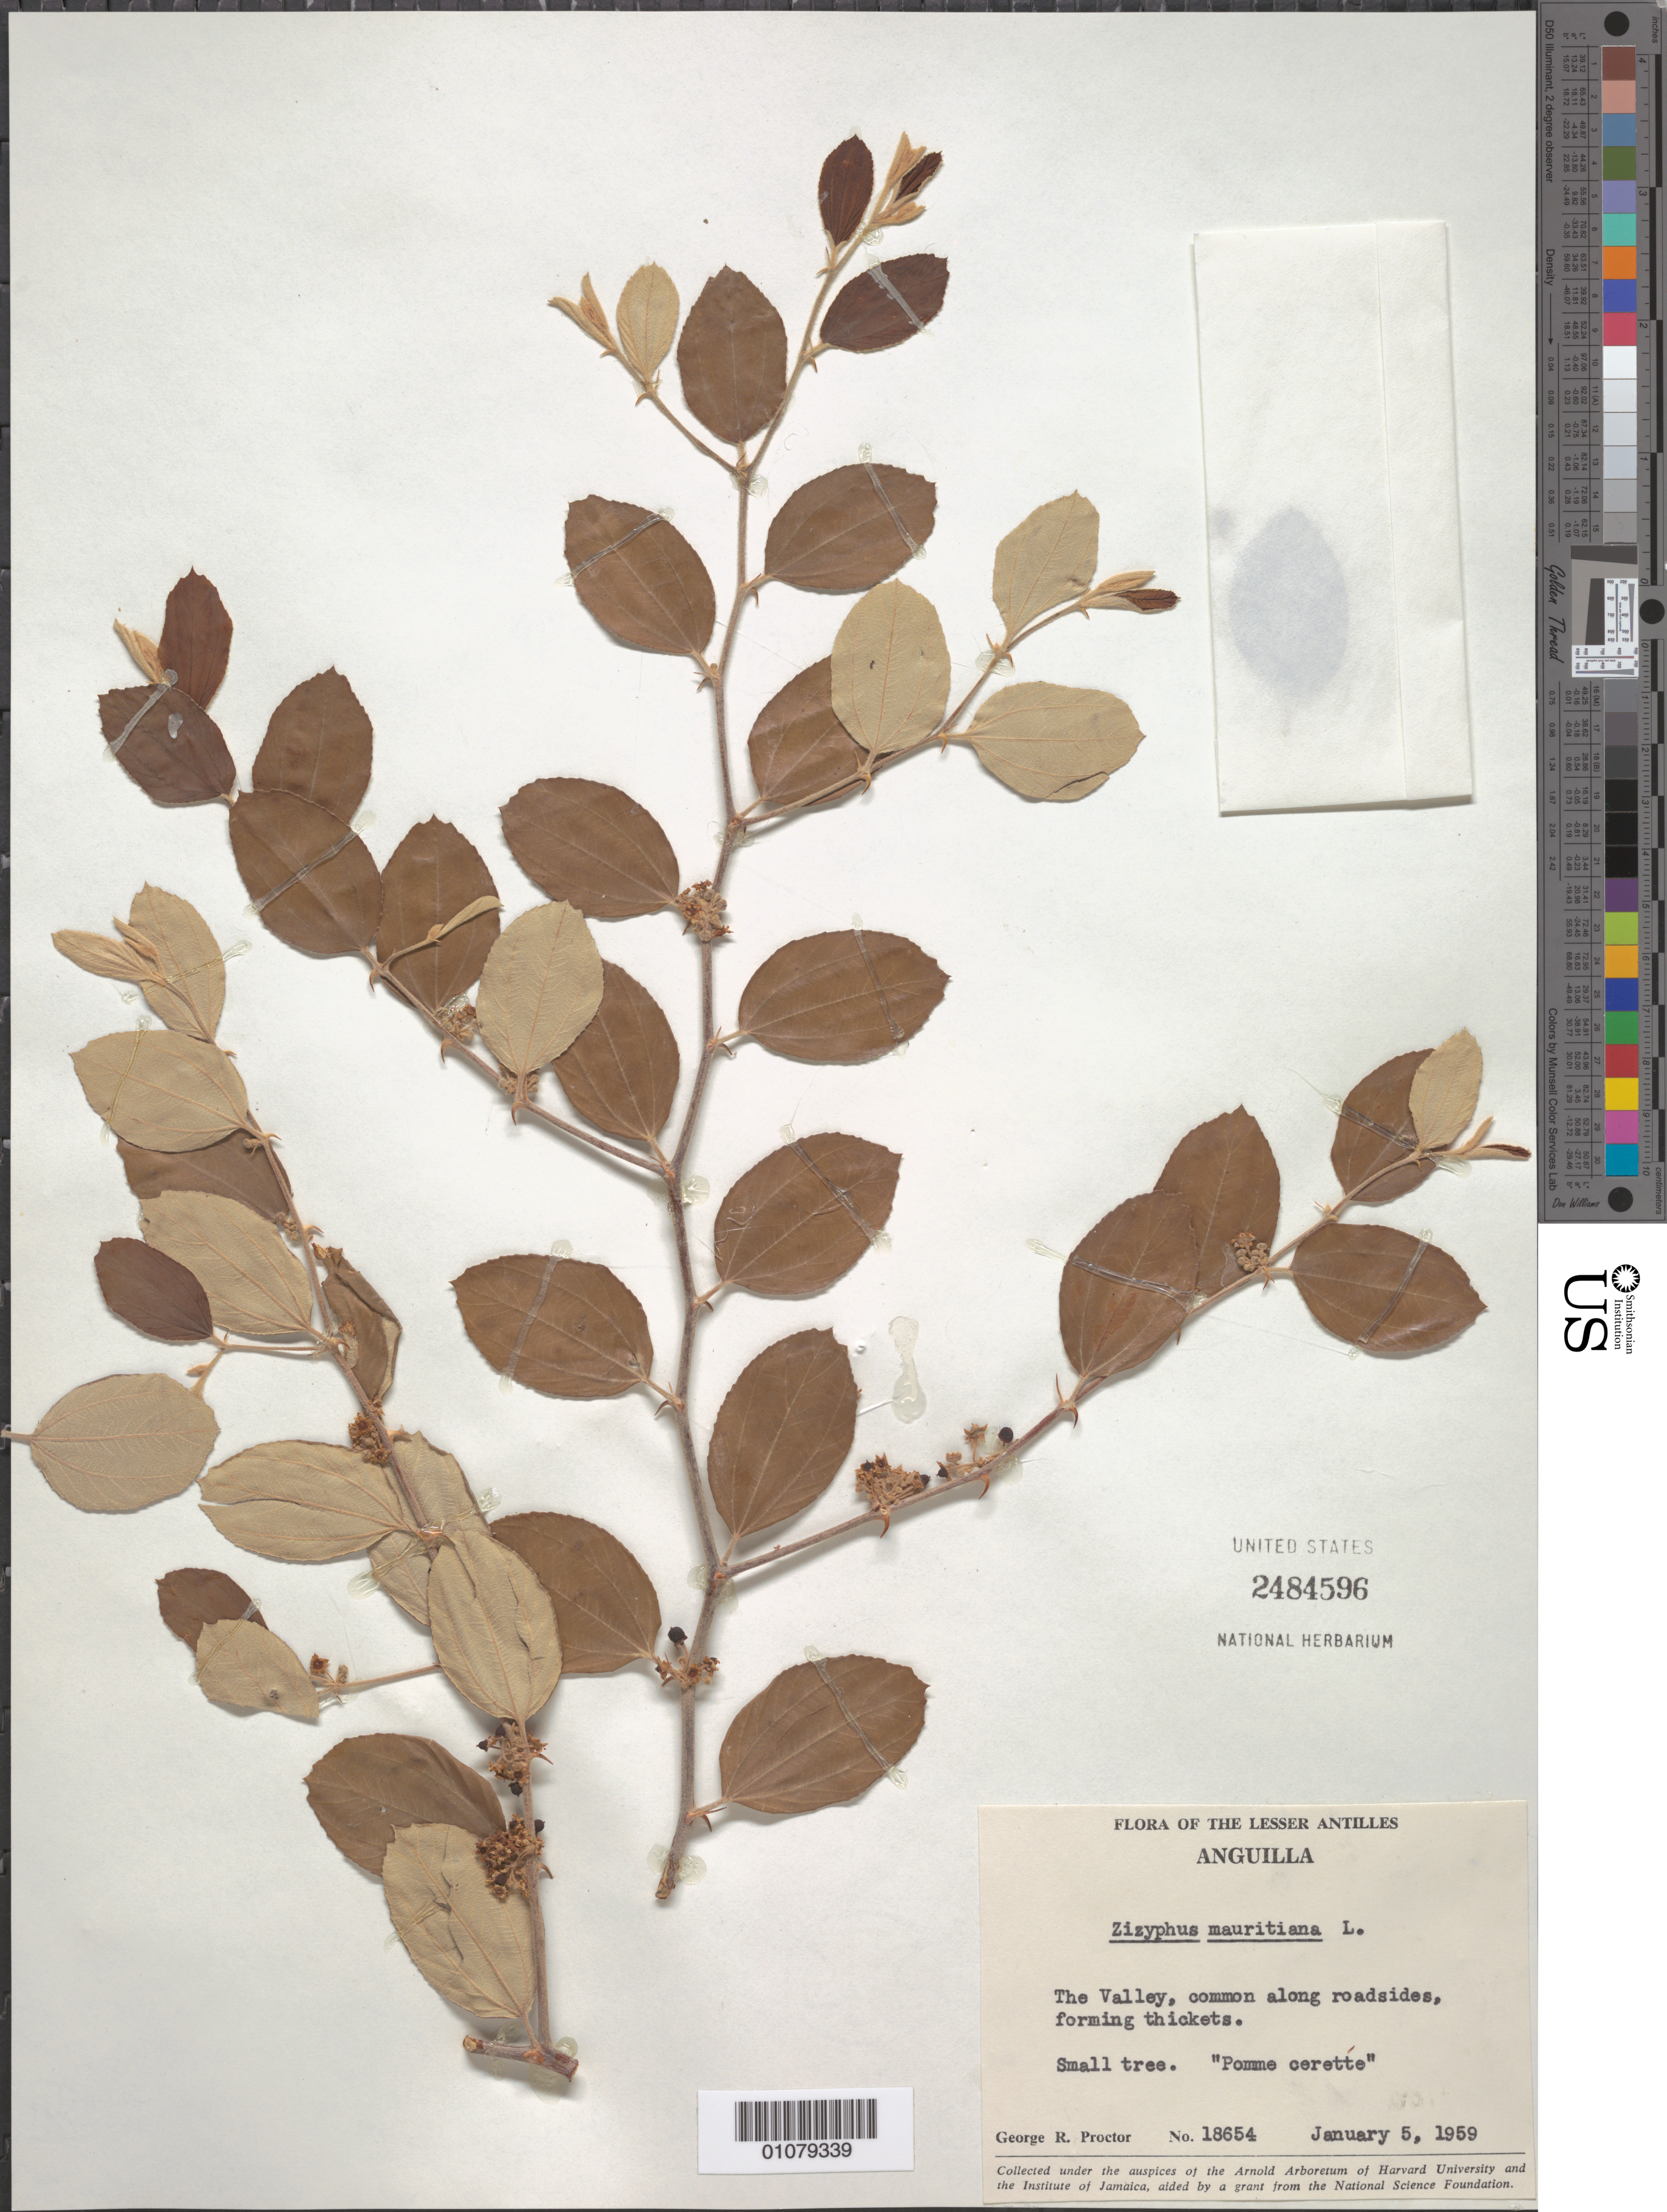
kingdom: Plantae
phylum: Tracheophyta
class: Magnoliopsida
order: Rosales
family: Rhamnaceae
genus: Ziziphus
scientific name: Ziziphus mauritiana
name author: Lam.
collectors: G. R. Proctor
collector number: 18654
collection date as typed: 05 Jan 1959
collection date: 1959-01-05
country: Anguilla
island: Anguilla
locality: The Valley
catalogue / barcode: US 2484596